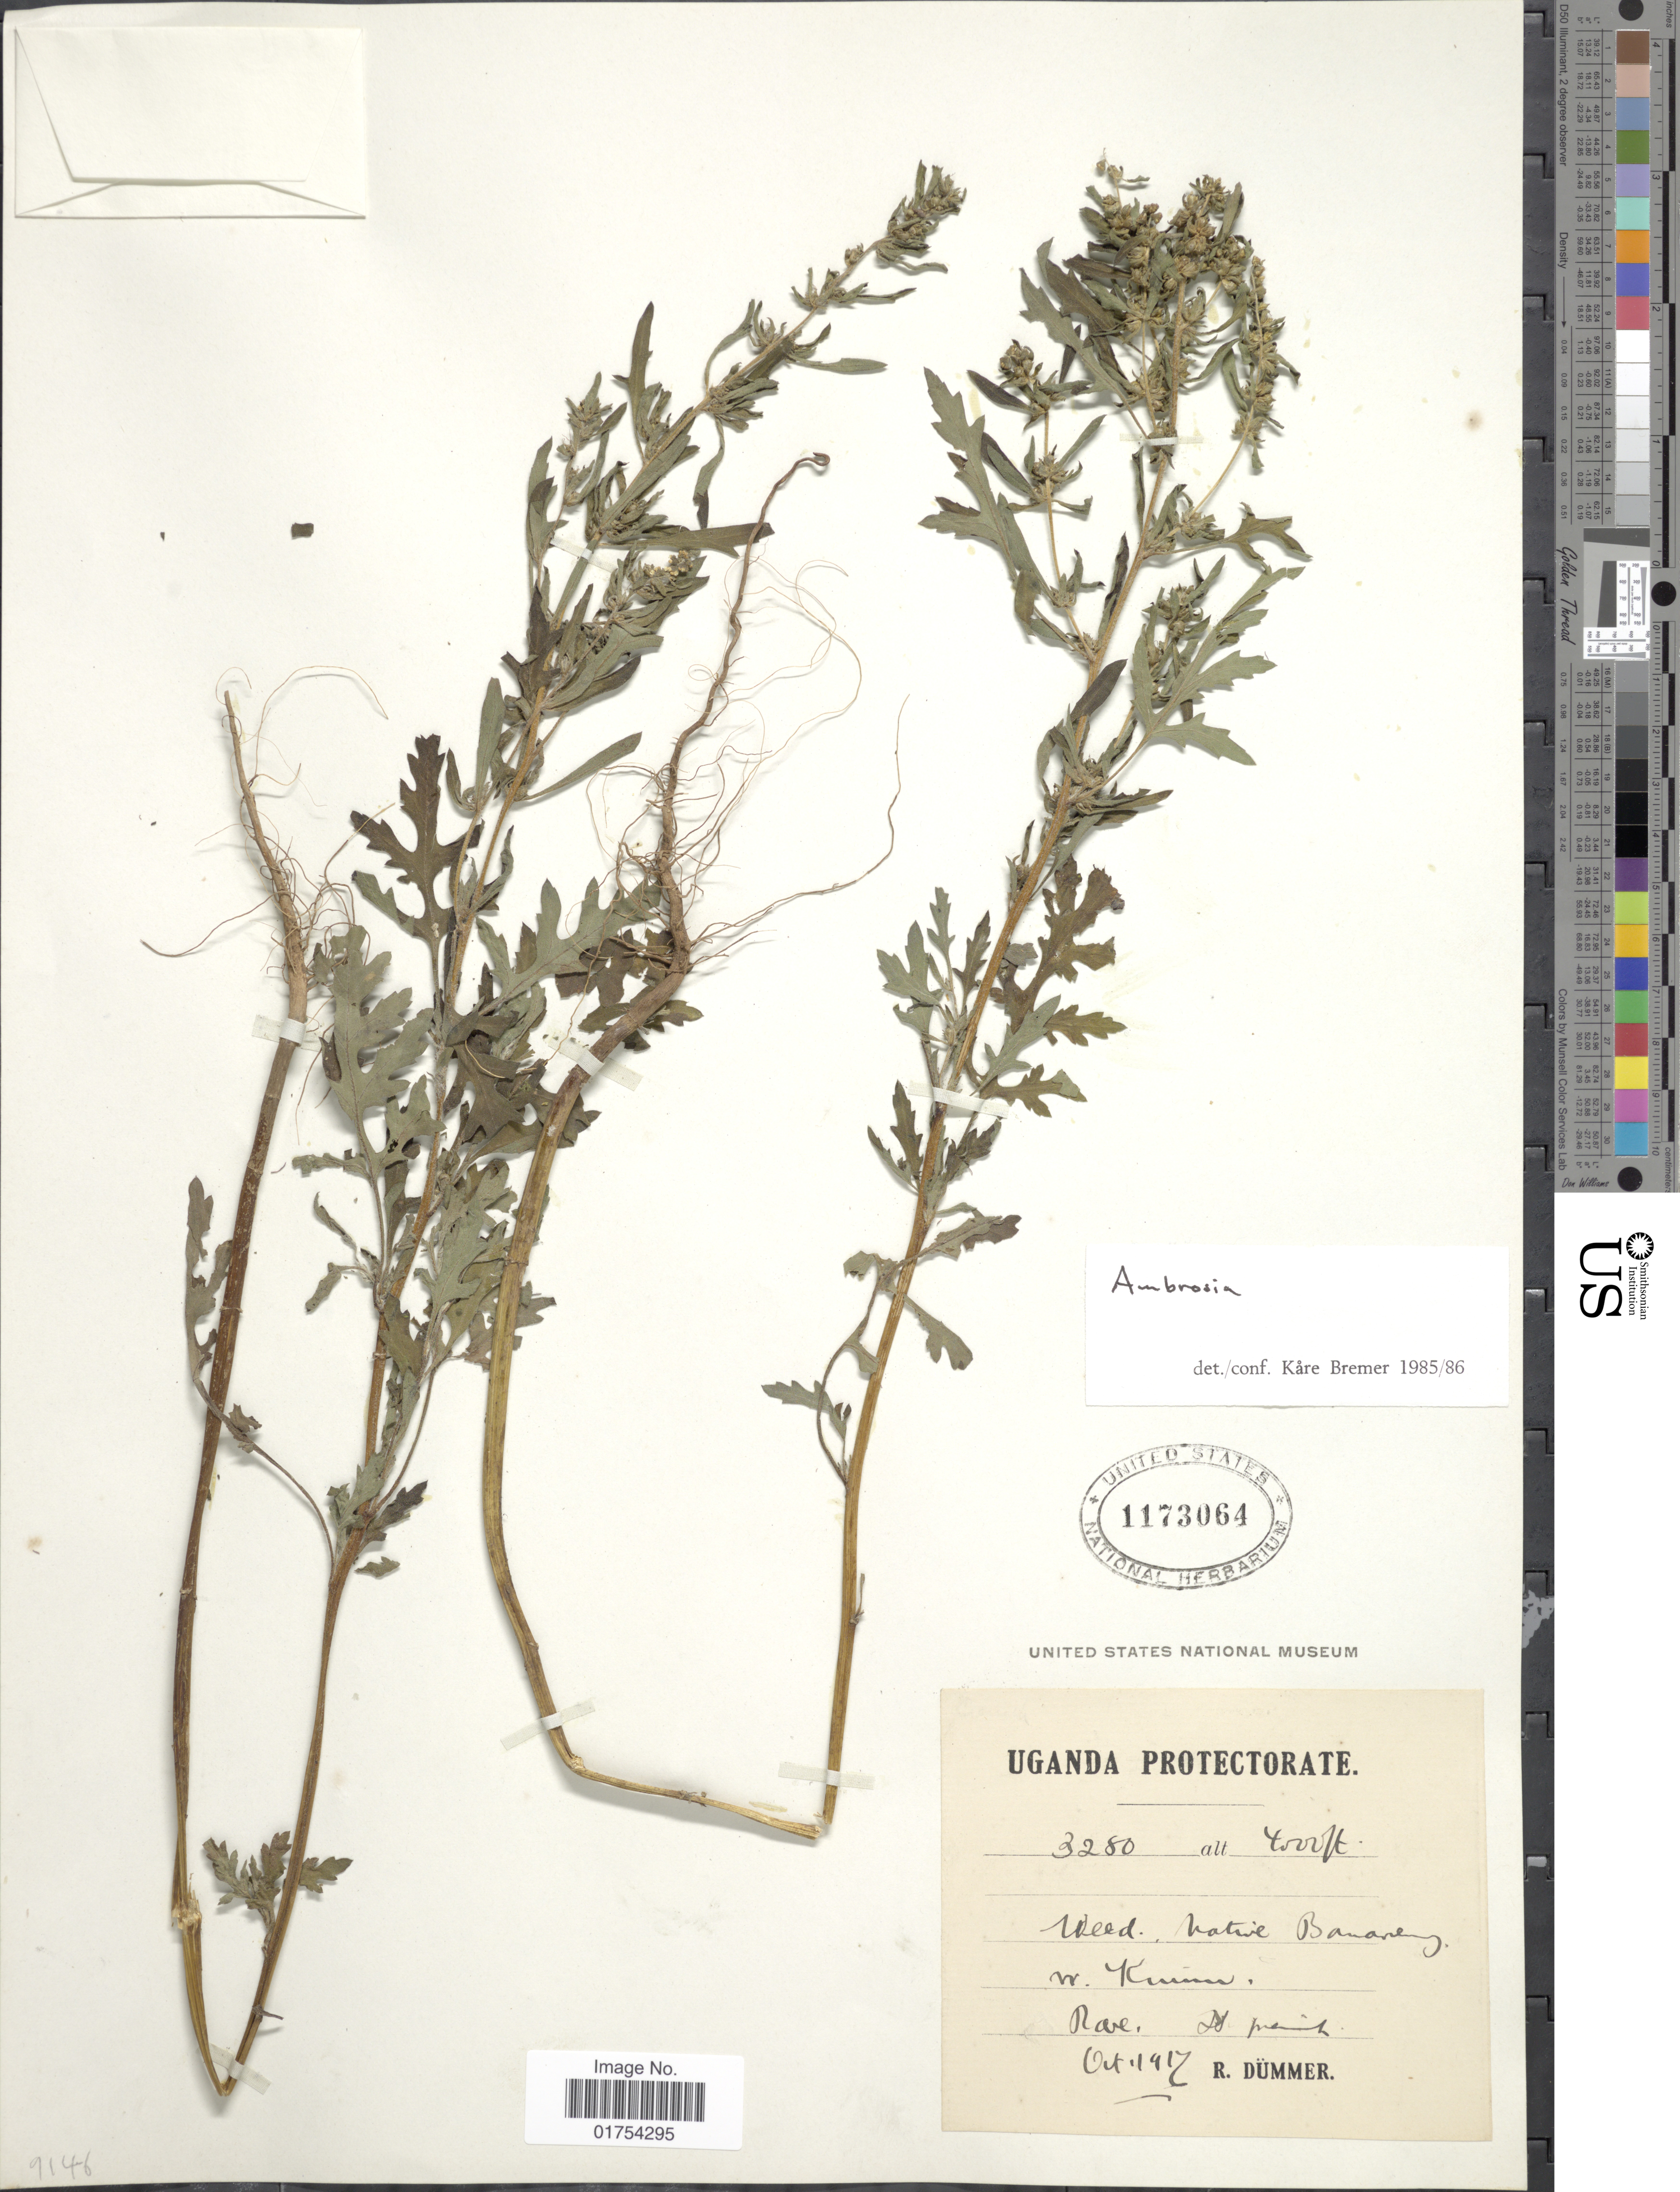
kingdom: Plantae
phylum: Tracheophyta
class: Magnoliopsida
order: Asterales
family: Asteraceae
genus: Ambrosia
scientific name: Ambrosia sp.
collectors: R. A. Dümmer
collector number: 3280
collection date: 1917-10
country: Uganda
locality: Weed, native Banane [illegible text][interpreted]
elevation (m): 1219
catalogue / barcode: US 1173064